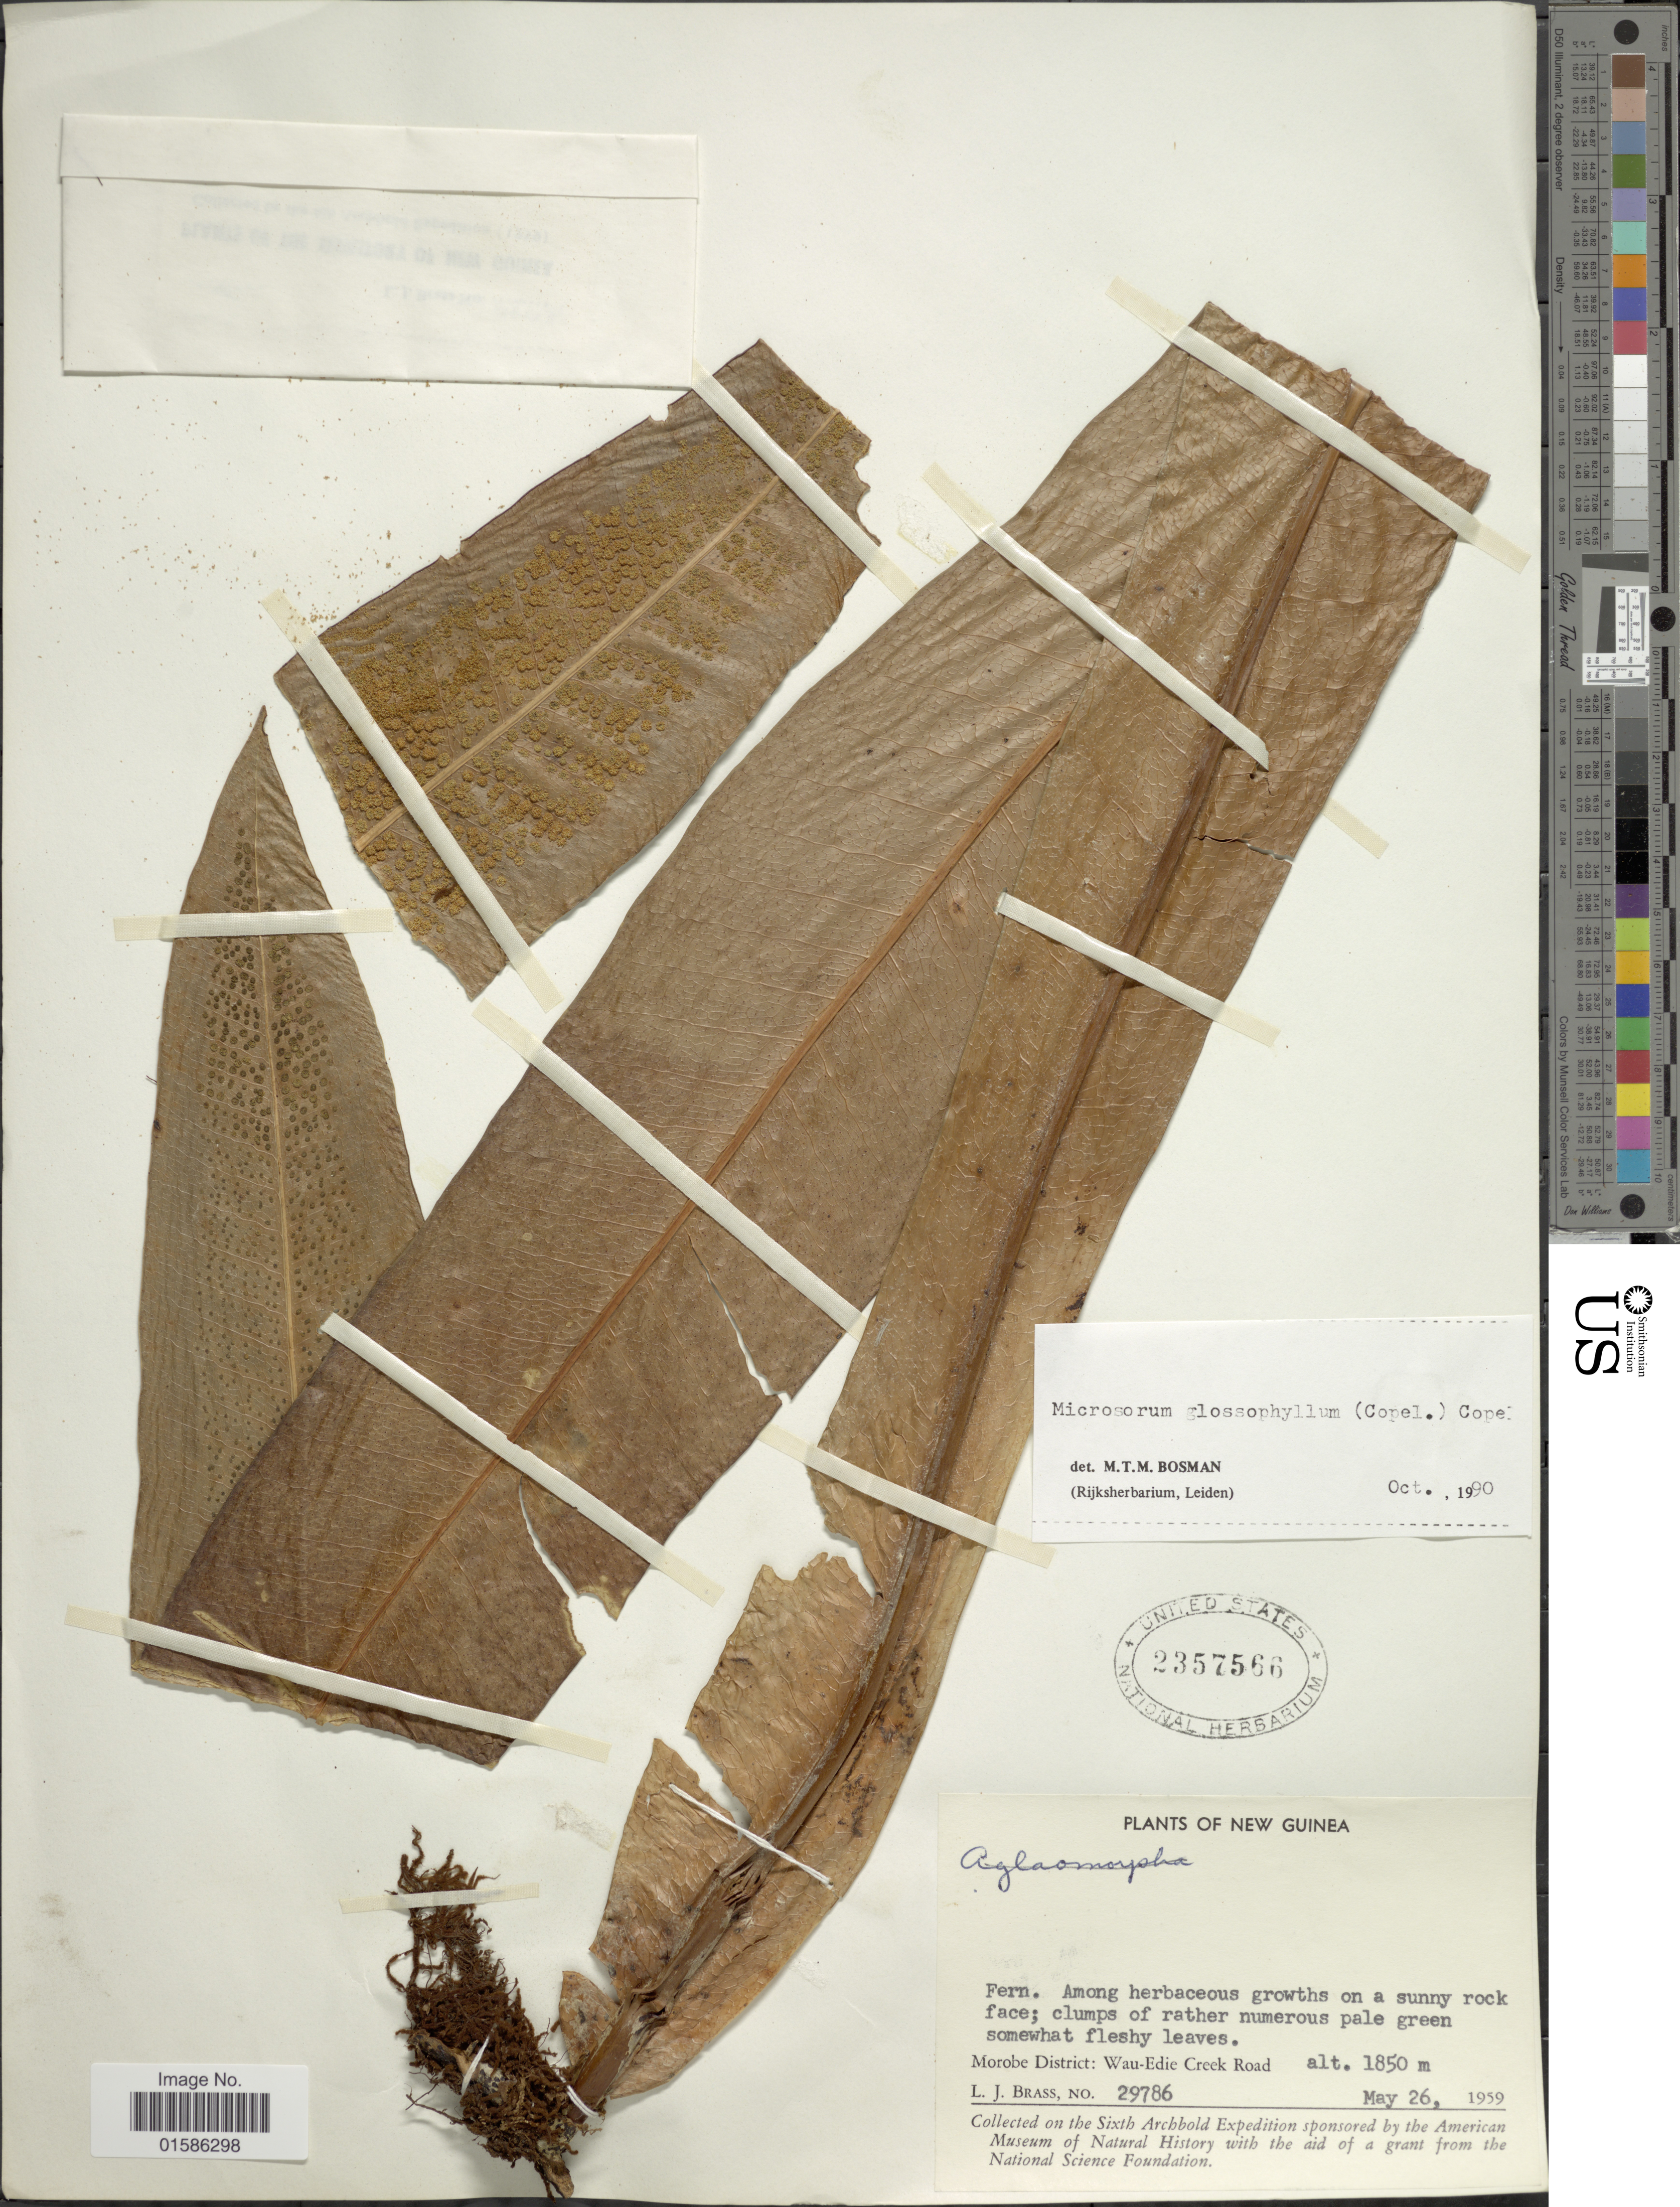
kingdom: Plantae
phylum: Tracheophyta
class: Polypodiopsida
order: Polypodiales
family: Polypodiaceae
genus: Microsorum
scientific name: Microsorum glossophyllum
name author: (Copel.) Copel.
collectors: L. J. Brass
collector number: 29786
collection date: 1959-05-26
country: Papua New Guinea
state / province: Morobe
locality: New Guinea, Morobe District: Wau-Edie Creek Road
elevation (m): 1850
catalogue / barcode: US 2357566